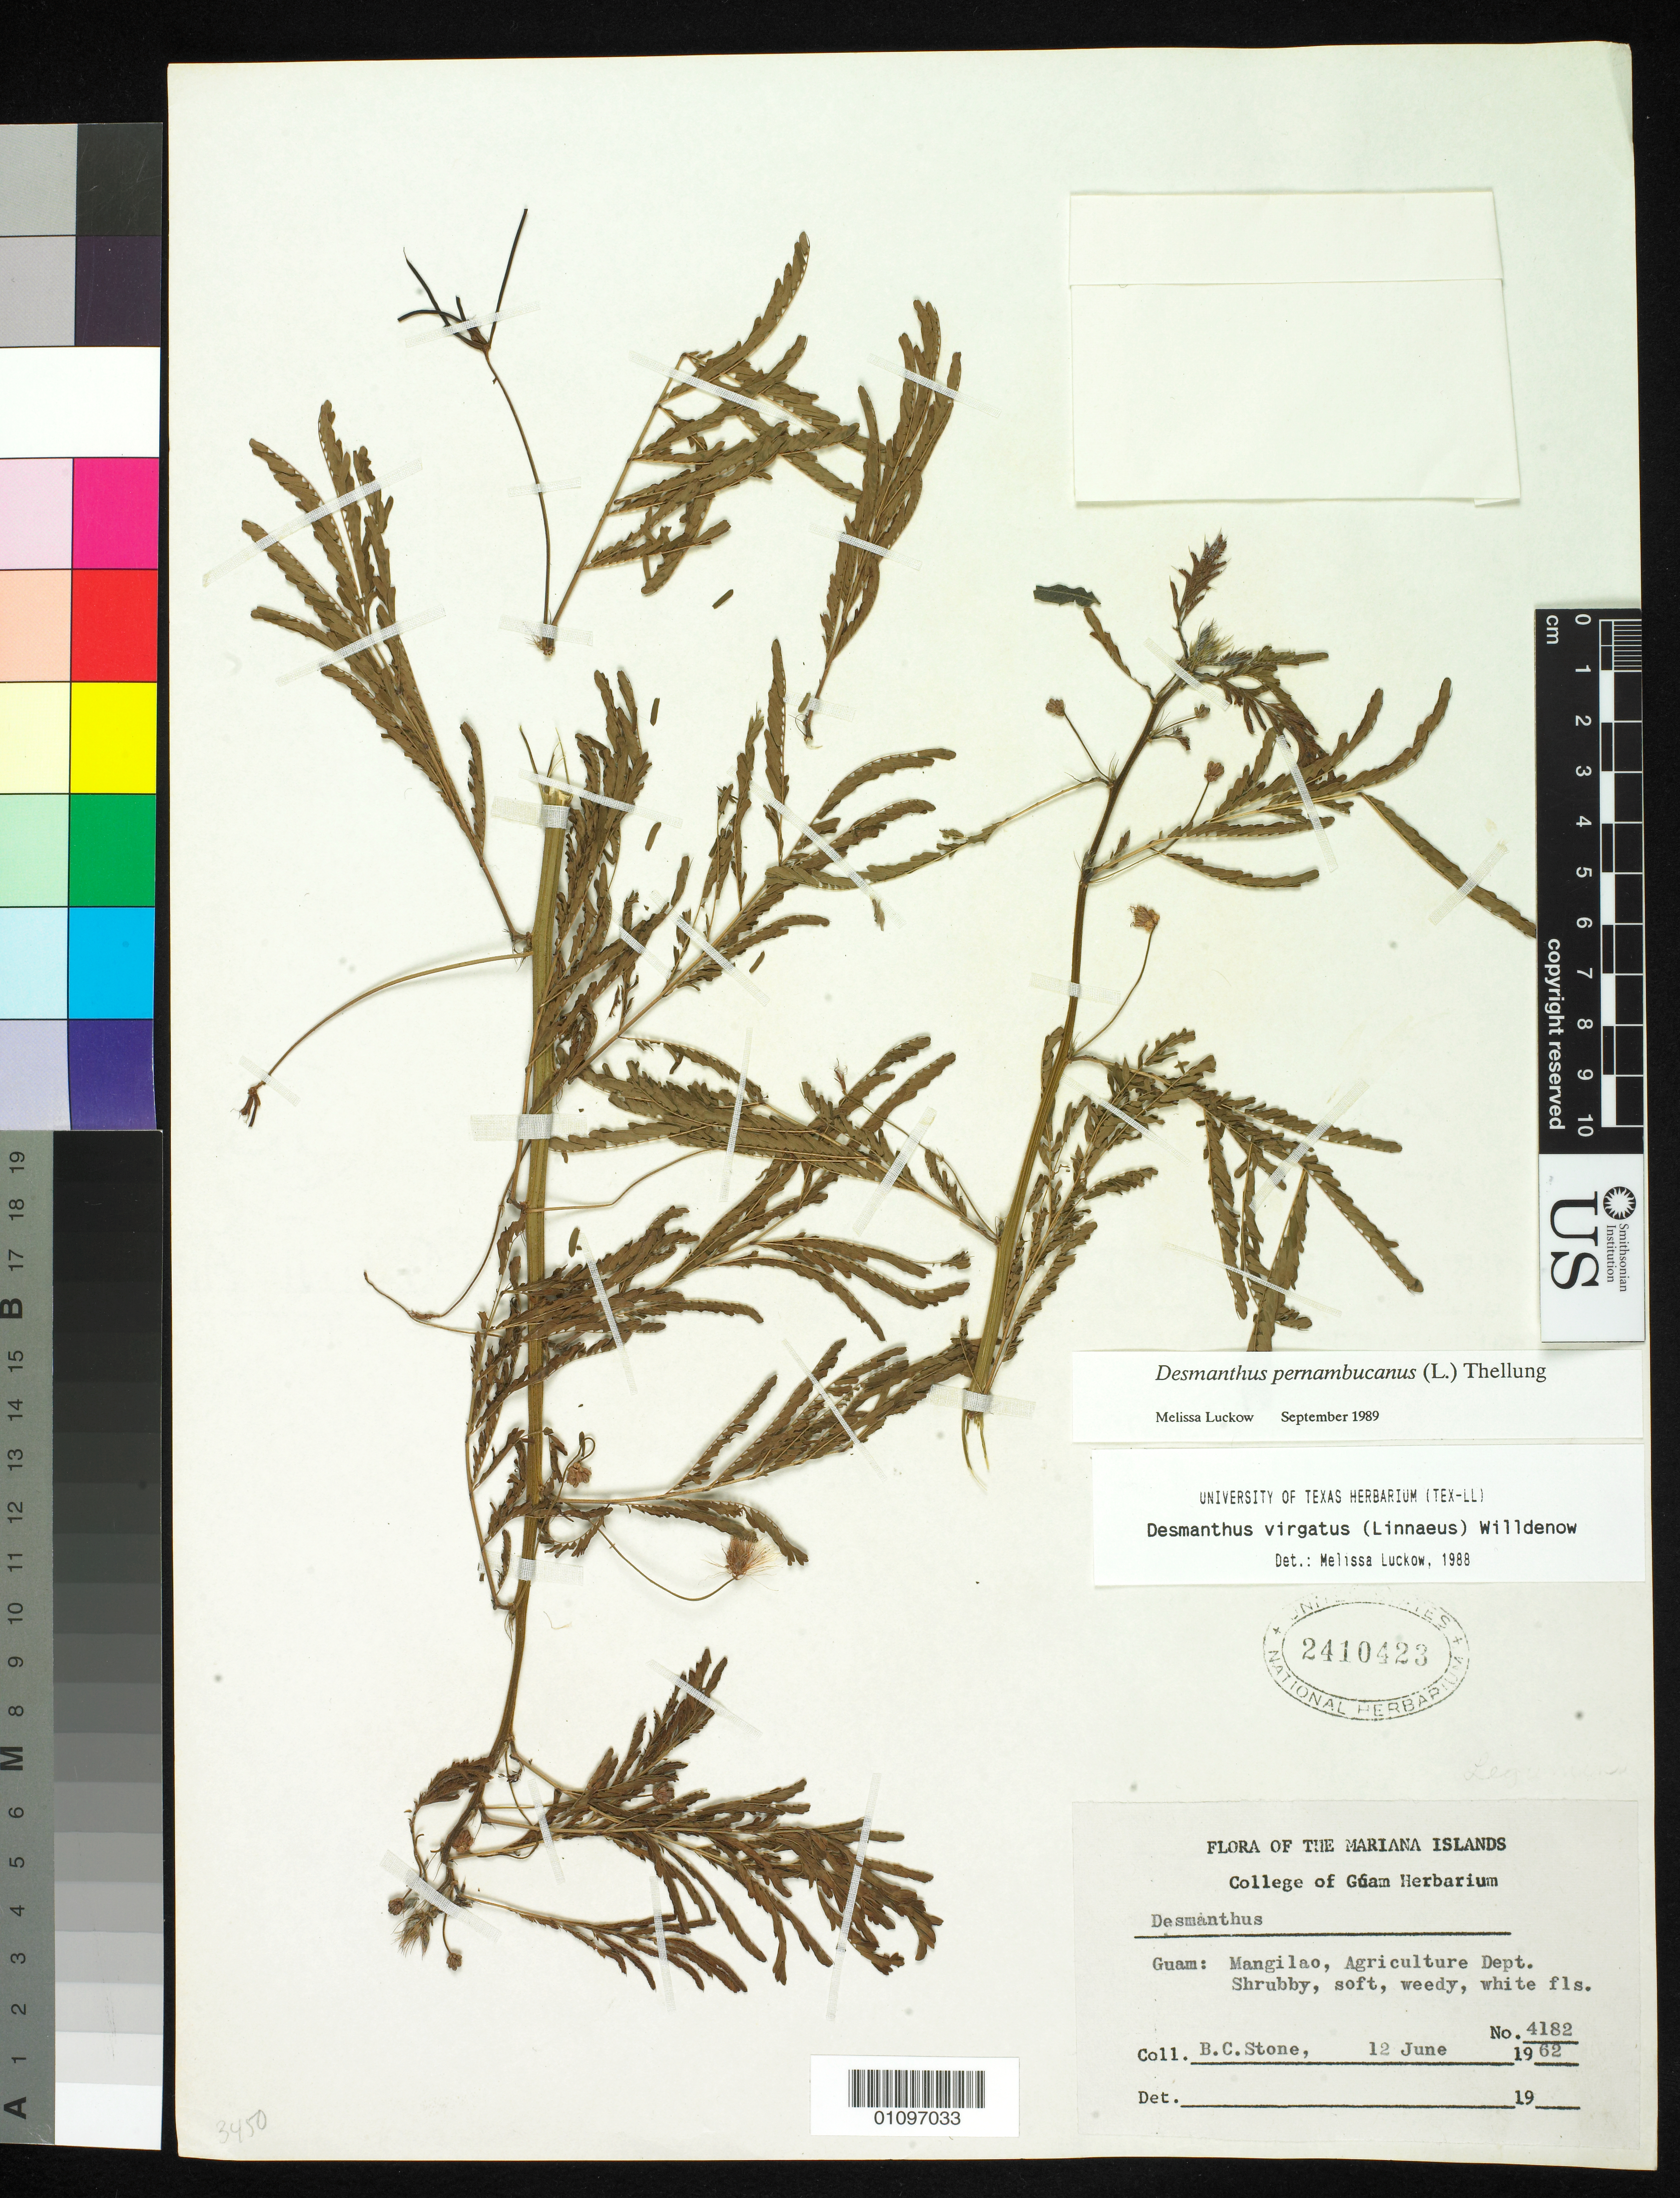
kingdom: Plantae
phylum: Tracheophyta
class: Magnoliopsida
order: Fabales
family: Fabaceae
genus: Desmanthus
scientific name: Desmanthus pernambucanus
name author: (L.) Thell.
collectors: B. C. Stone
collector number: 4182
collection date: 1962-06-12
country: Guam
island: Guam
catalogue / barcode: US 2410423